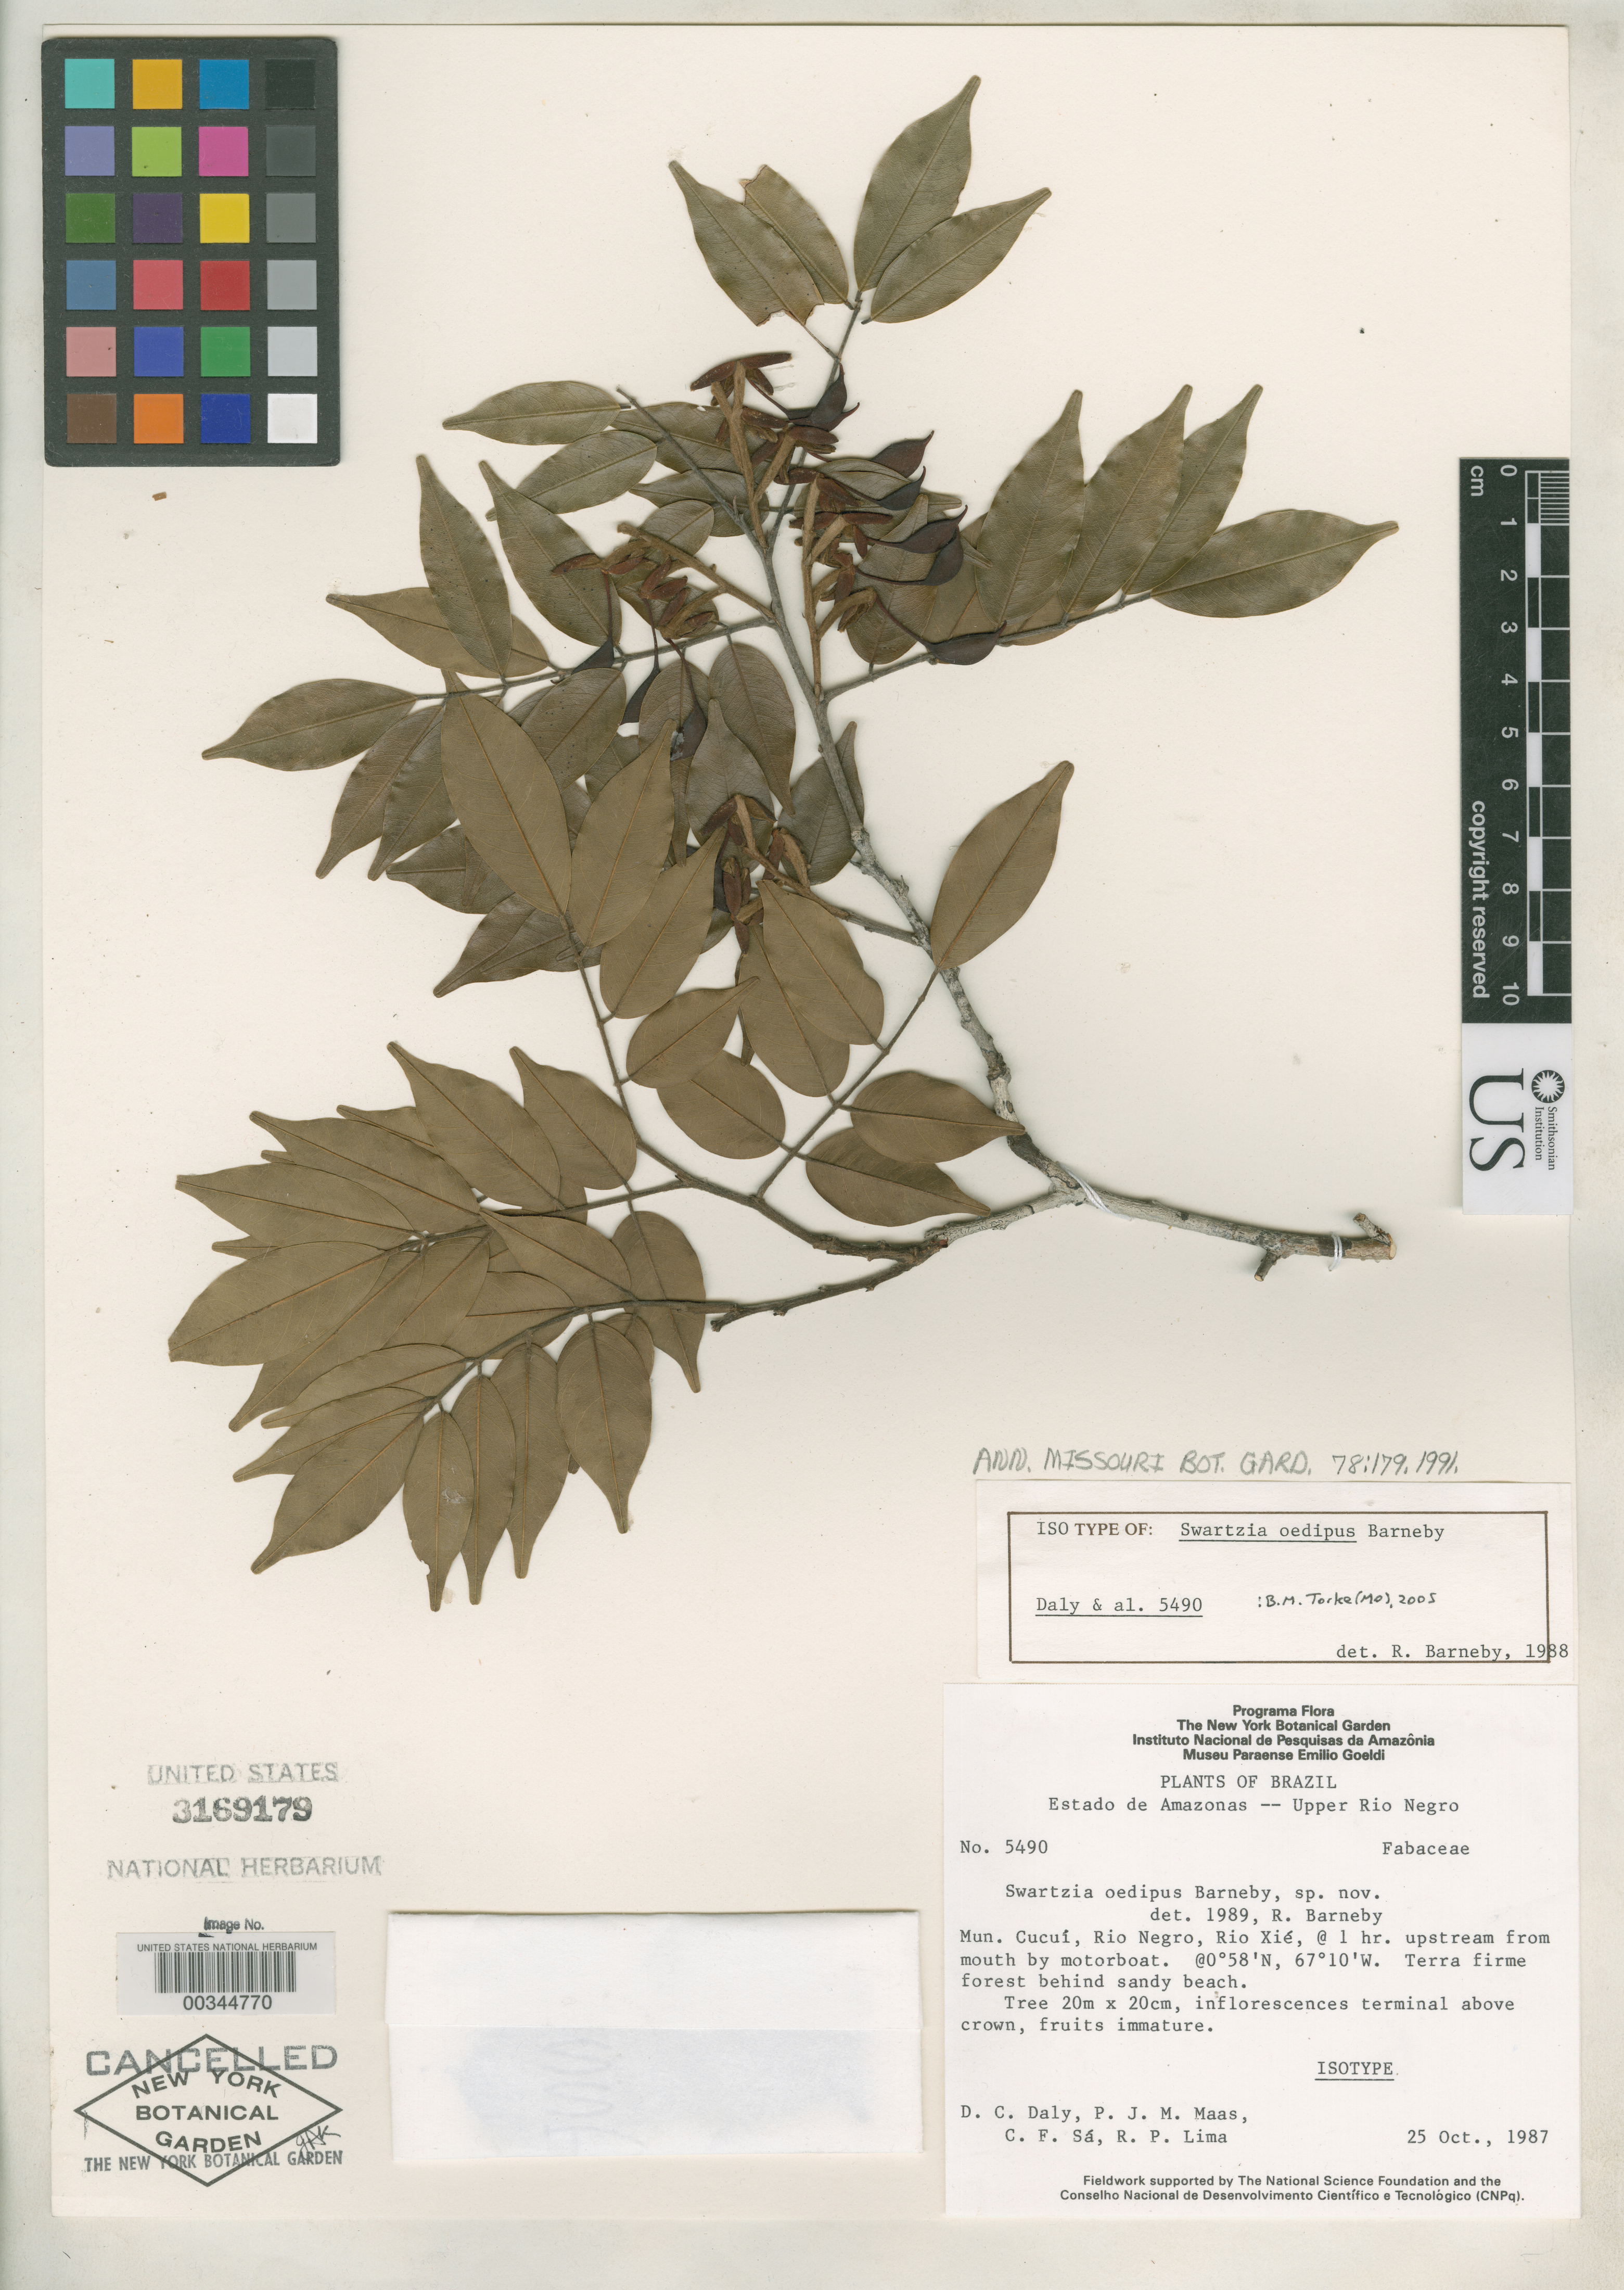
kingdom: Plantae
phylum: Tracheophyta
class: Magnoliopsida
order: Fabales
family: Fabaceae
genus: Swartzia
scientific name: Swartzia oedipus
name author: Barneby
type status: Isotype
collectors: D. C. Daly, P. Maas, C. Sa & R. P. Lima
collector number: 5490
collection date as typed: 25 Oct 1987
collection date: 1987-10-25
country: Brazil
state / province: Amazonas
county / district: Cucuí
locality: Upper Rio Negro, Rio Xie, ca. 1 hr. upstream from mouth by motorboat.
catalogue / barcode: US 3169179